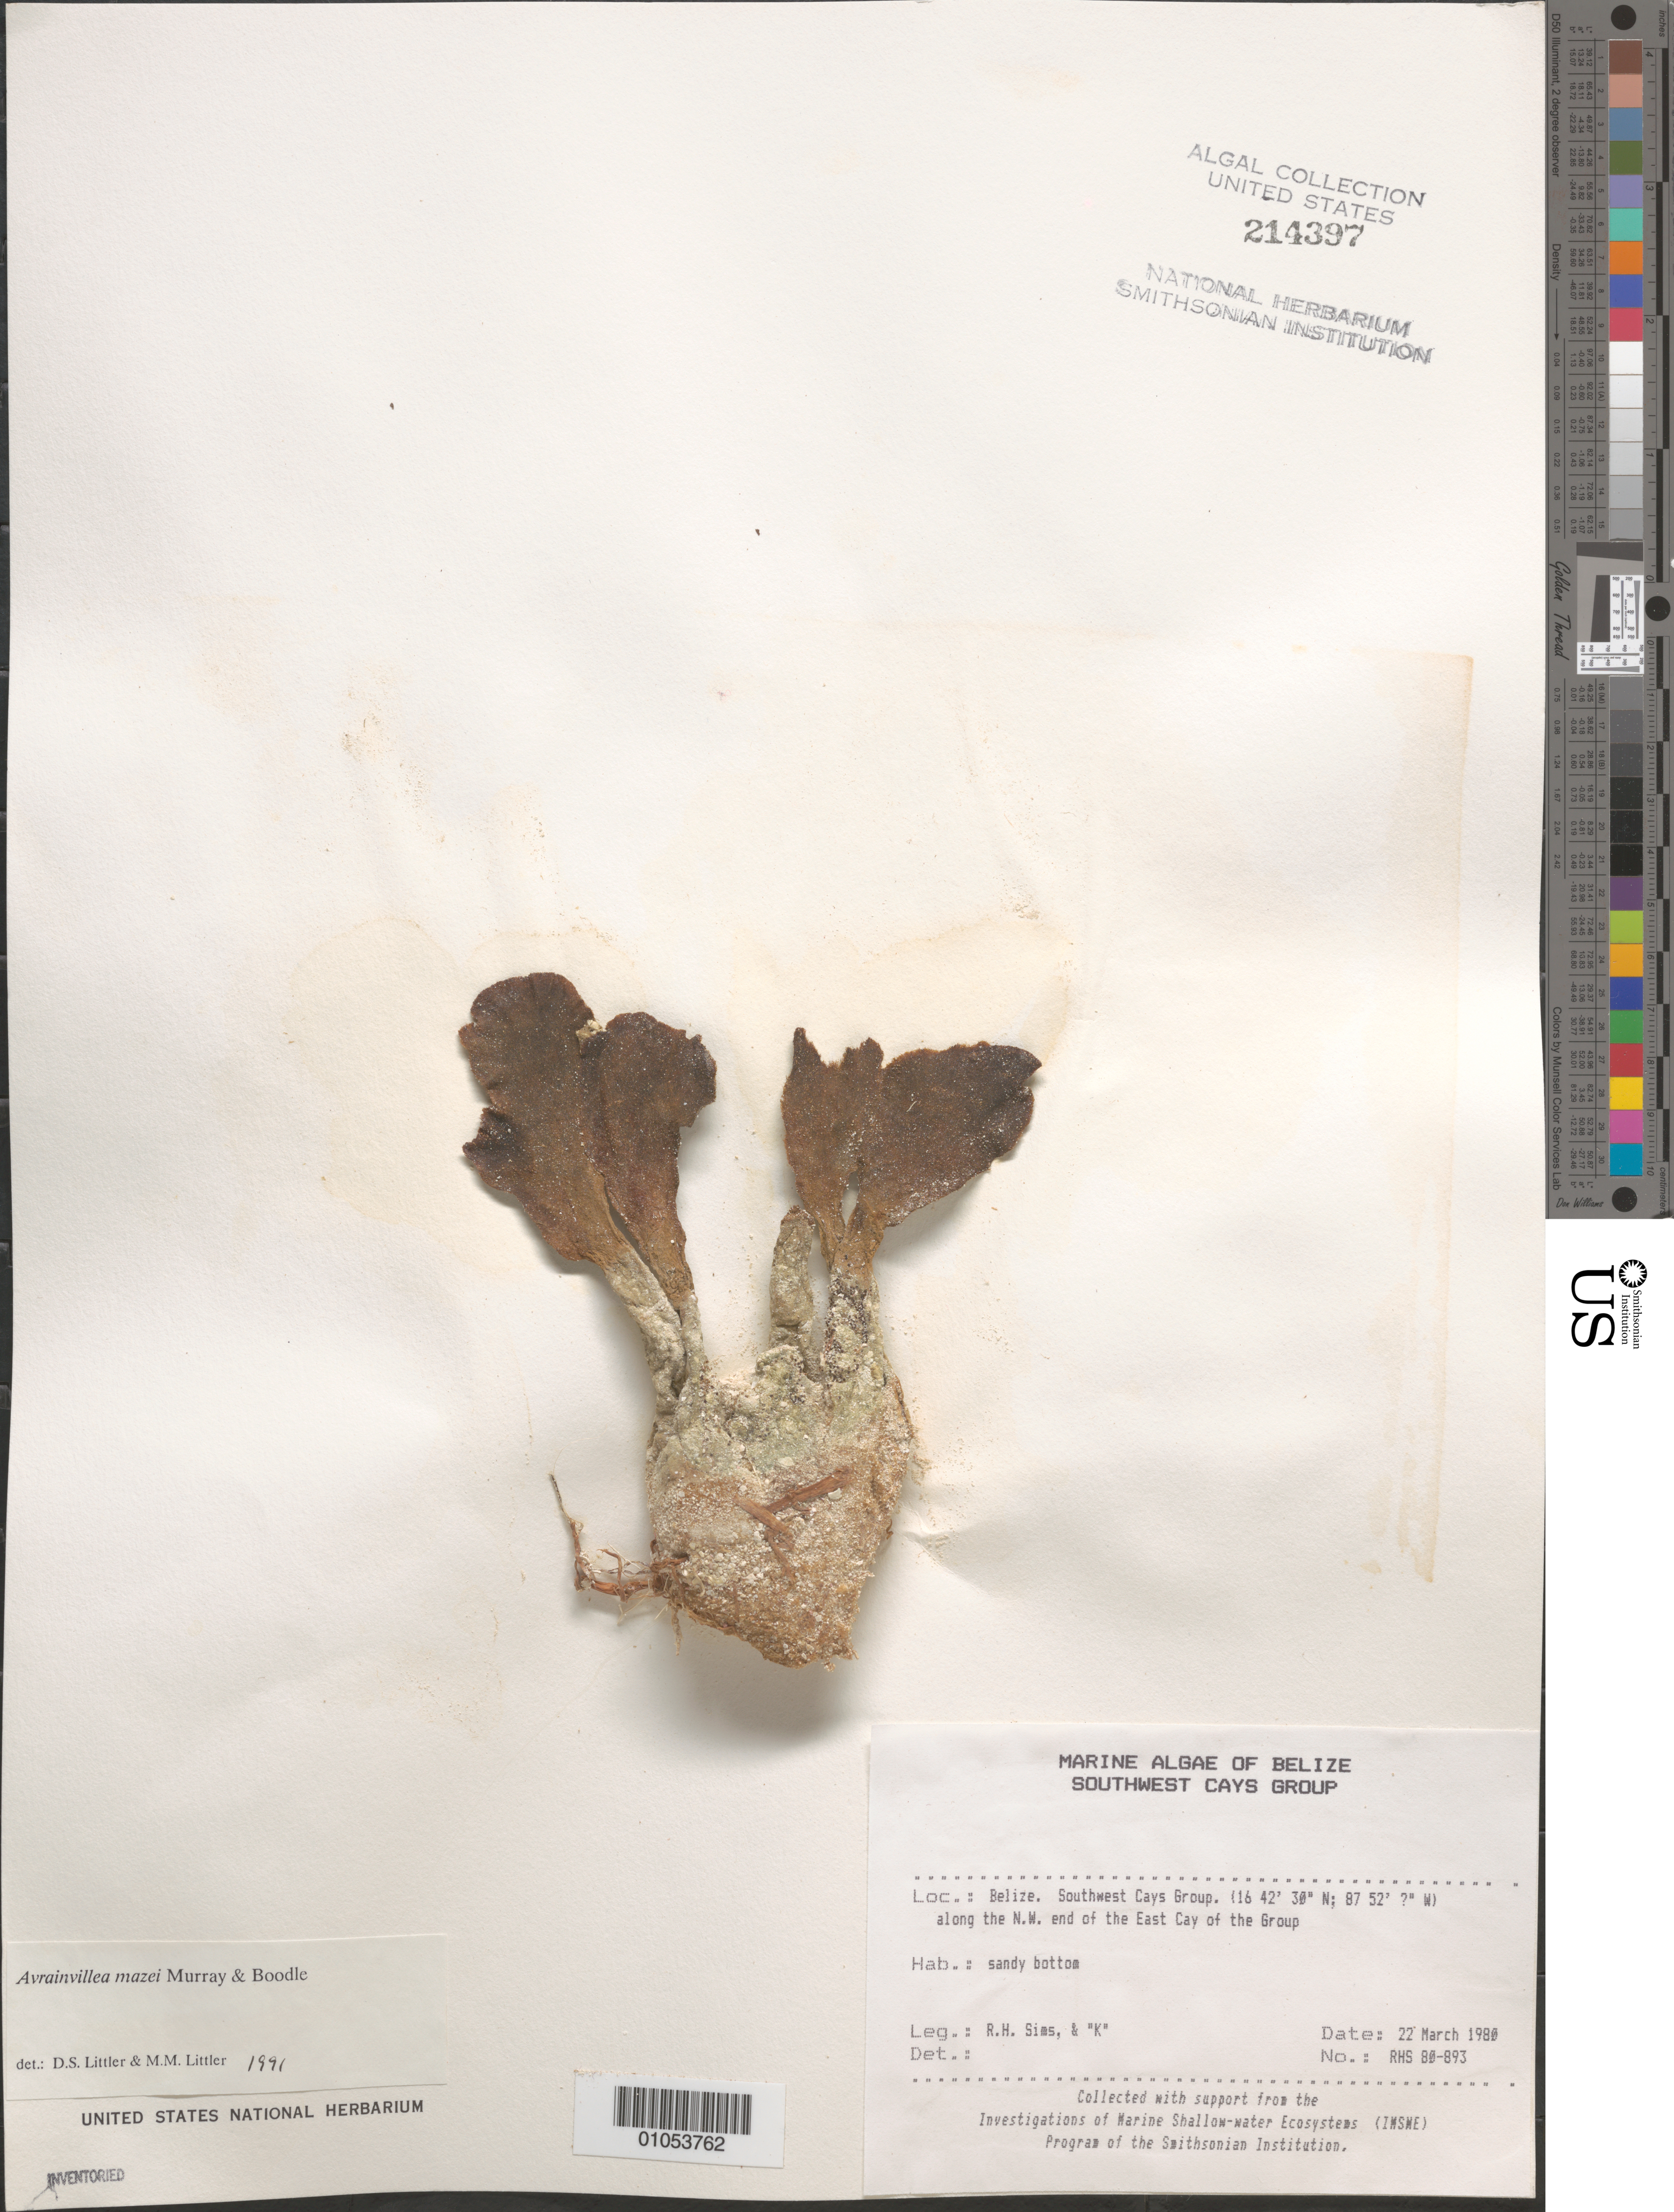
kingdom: Plantae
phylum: Chlorophyta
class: Ulvophyceae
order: Bryopsidales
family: Dichotomosiphonaceae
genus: Avrainvillea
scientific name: Avrainvillea mazei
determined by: Littler, D. S.; Littler, M. M.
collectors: R. H. Sims & K.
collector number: RHS 80-893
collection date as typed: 22 Mar 1980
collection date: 1980-03-22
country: Belize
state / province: Stann Creek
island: East Cay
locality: Along northwest end of East Cay of Group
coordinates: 16 42'30"N, 87 52'W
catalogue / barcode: US 214397